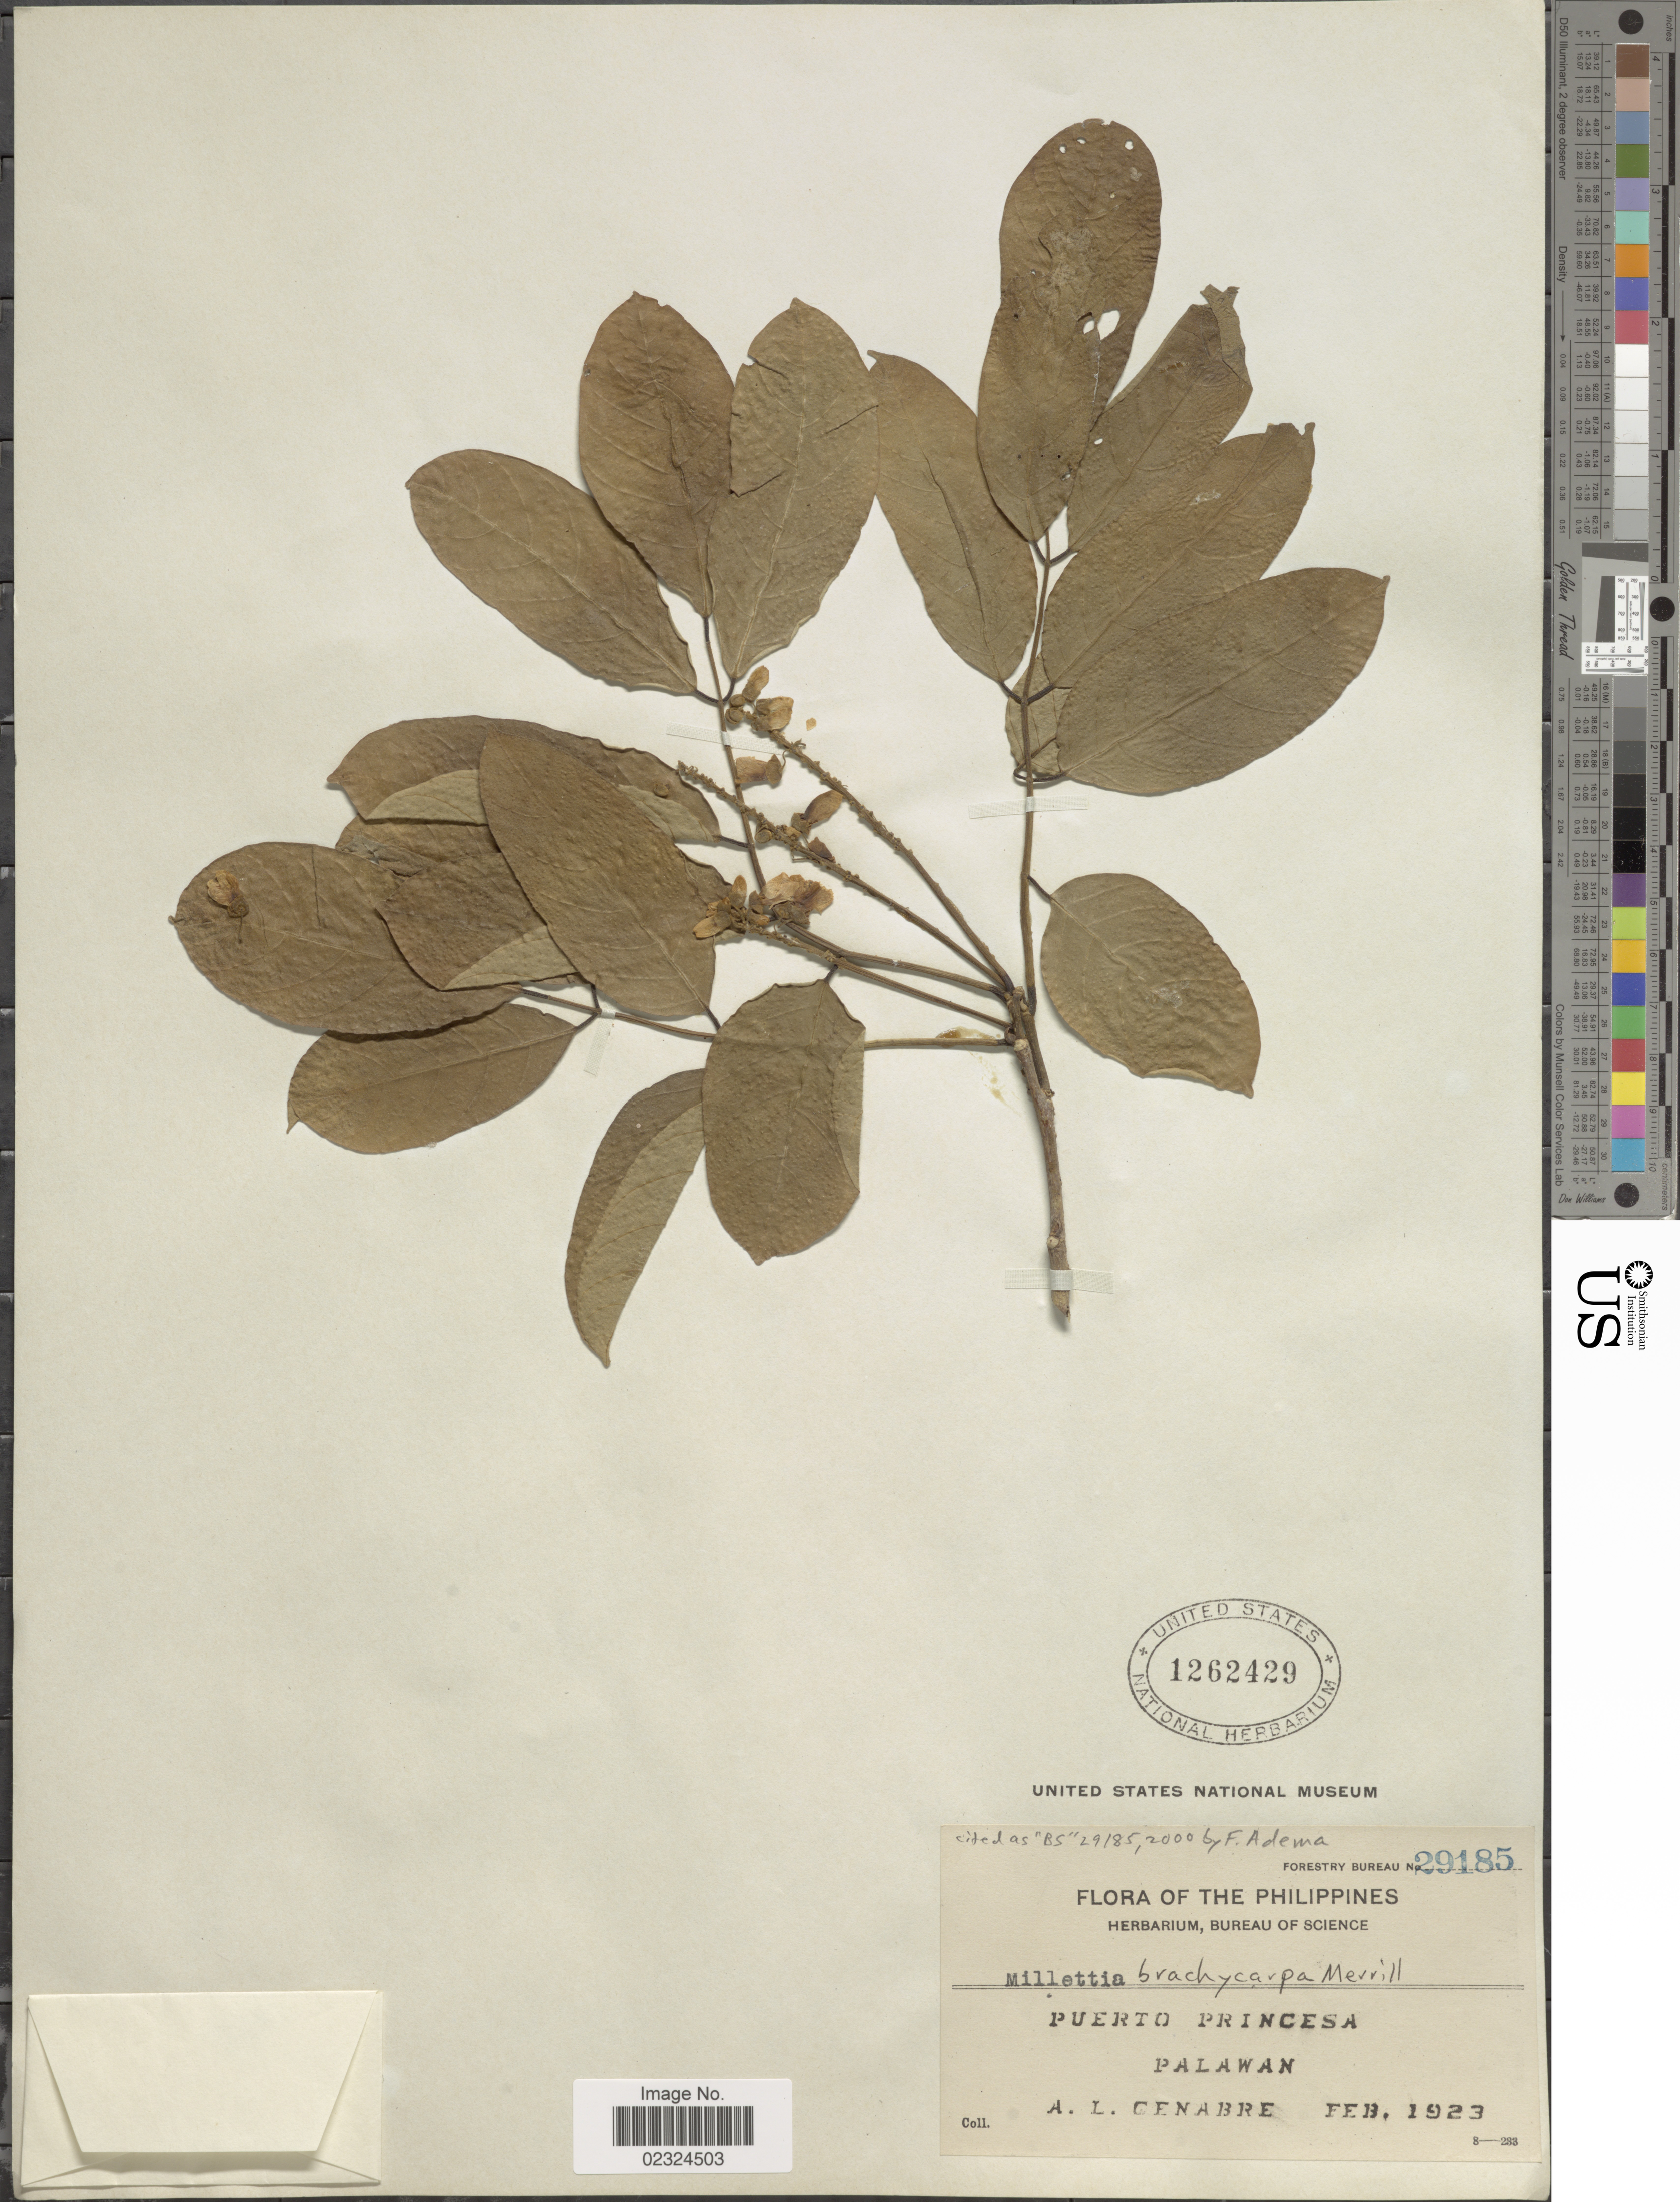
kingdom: Plantae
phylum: Tracheophyta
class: Magnoliopsida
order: Fabales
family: Fabaceae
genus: Millettia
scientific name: Millettia brachycarpa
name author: Merr.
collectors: A. Cenabre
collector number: Forestry Bureau 29185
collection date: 1923-02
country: Philippines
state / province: Mimaropa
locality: Puerto Princesa, Palawan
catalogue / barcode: US 1262429